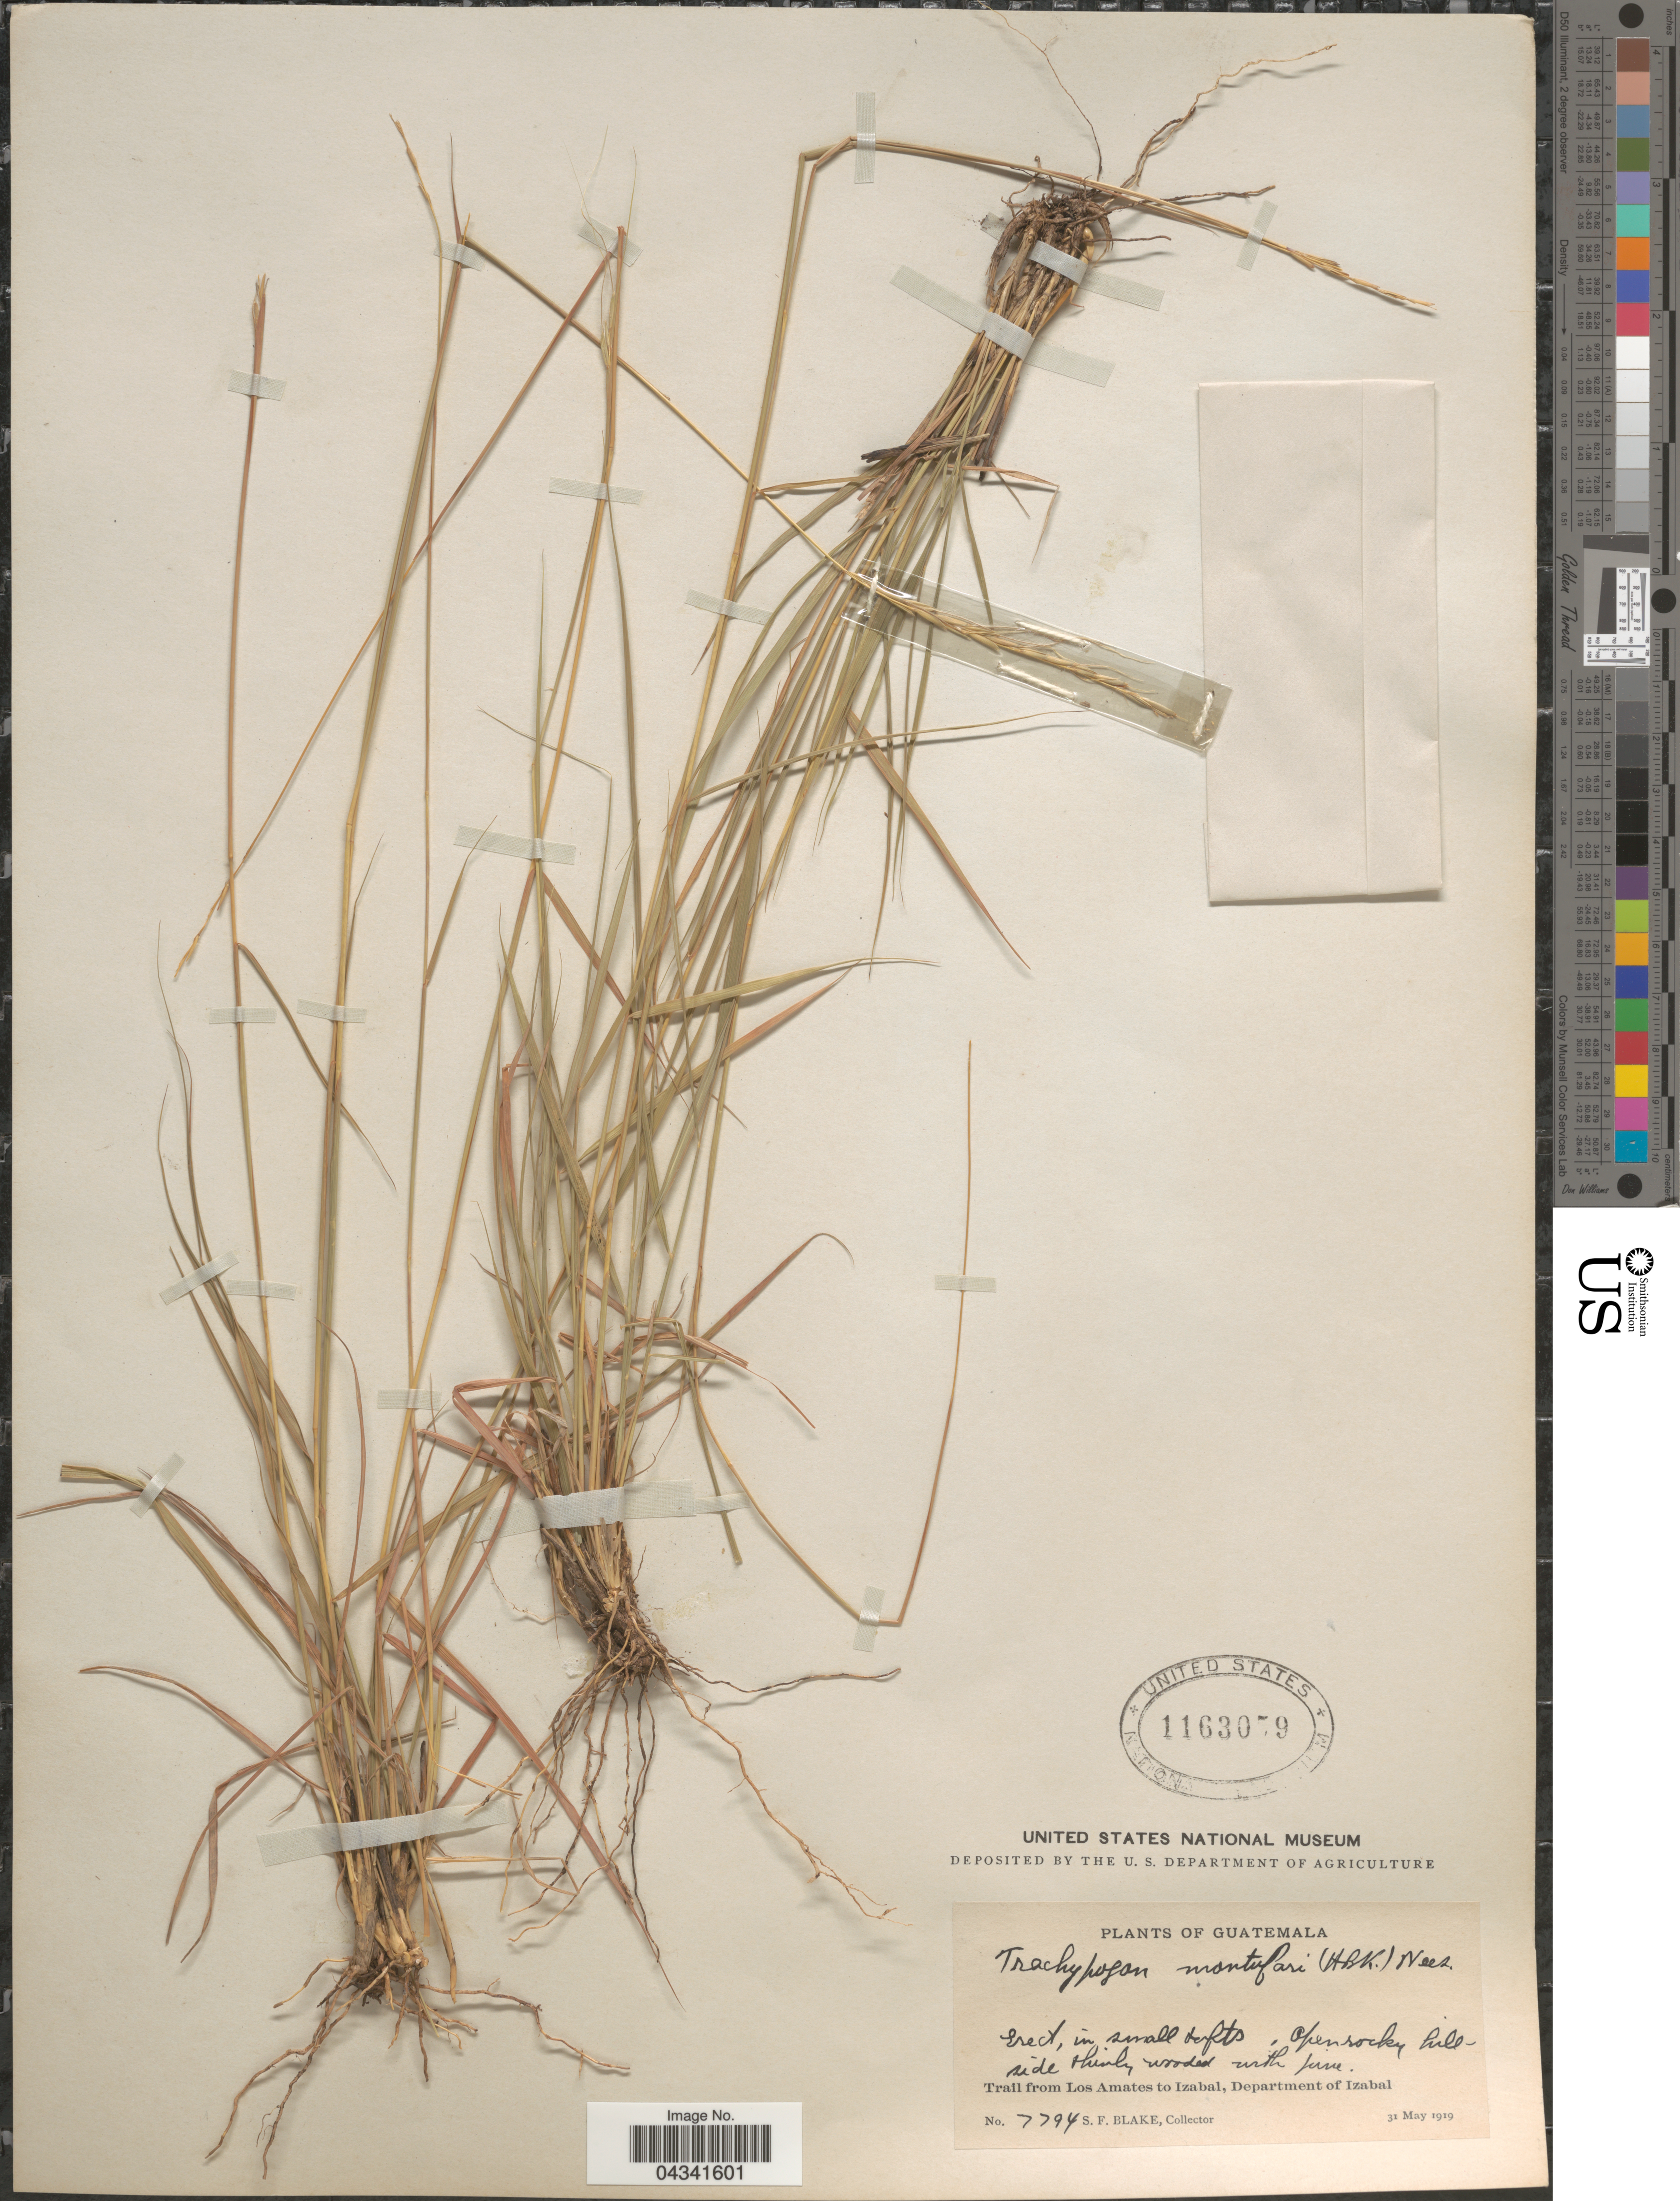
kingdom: Plantae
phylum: Tracheophyta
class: Liliopsida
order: Poales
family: Poaceae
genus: Trachypogon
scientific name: Trachypogon spicatus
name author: (L. f.) Kuntze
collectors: S. Blake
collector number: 7794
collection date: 1919-05-31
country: Guatemala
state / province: Izabal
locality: Trail from Los Amates to Izabal, Department of Izabal.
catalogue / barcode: US 1163079